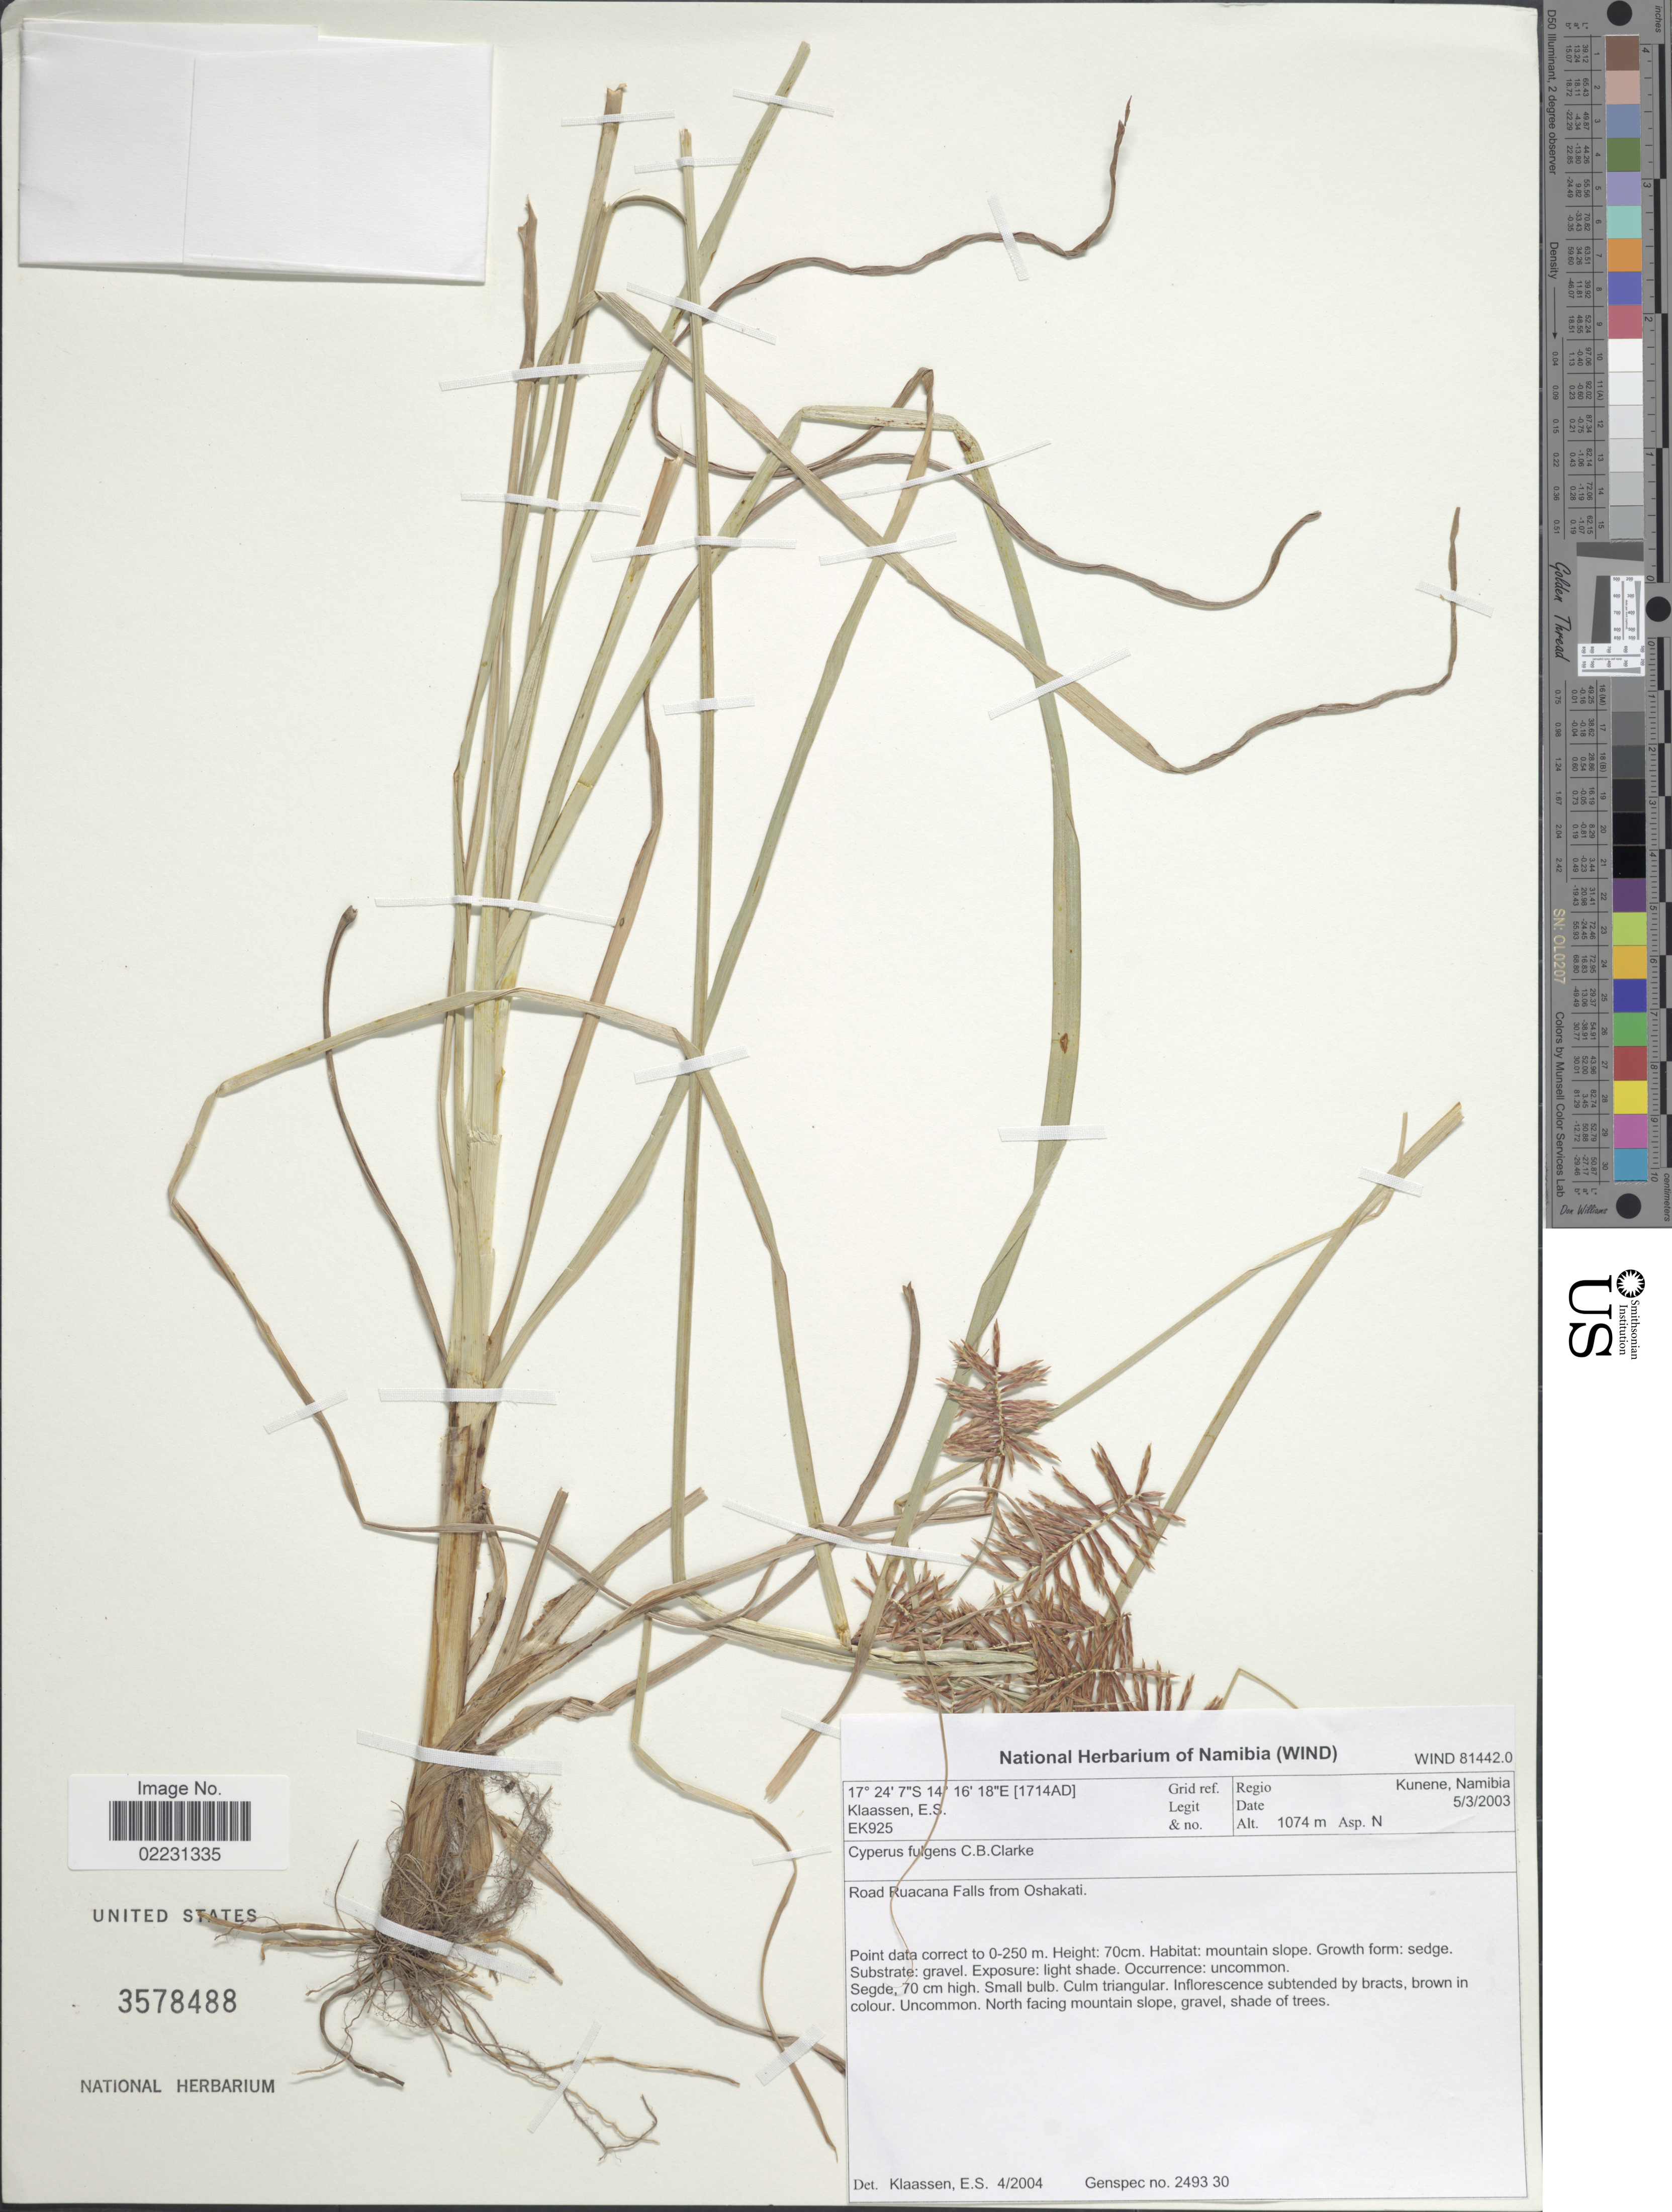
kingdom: Plantae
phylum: Tracheophyta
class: Liliopsida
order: Poales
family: Cyperaceae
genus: Cyperus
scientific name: Cyperus fulgens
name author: C.B. Clarke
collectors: E. S. Klaassen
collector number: EK925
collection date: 2003-03-05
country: Namibia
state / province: Kunene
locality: Road Ruacana Falls from Oshakati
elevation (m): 1074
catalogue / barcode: US 3578488